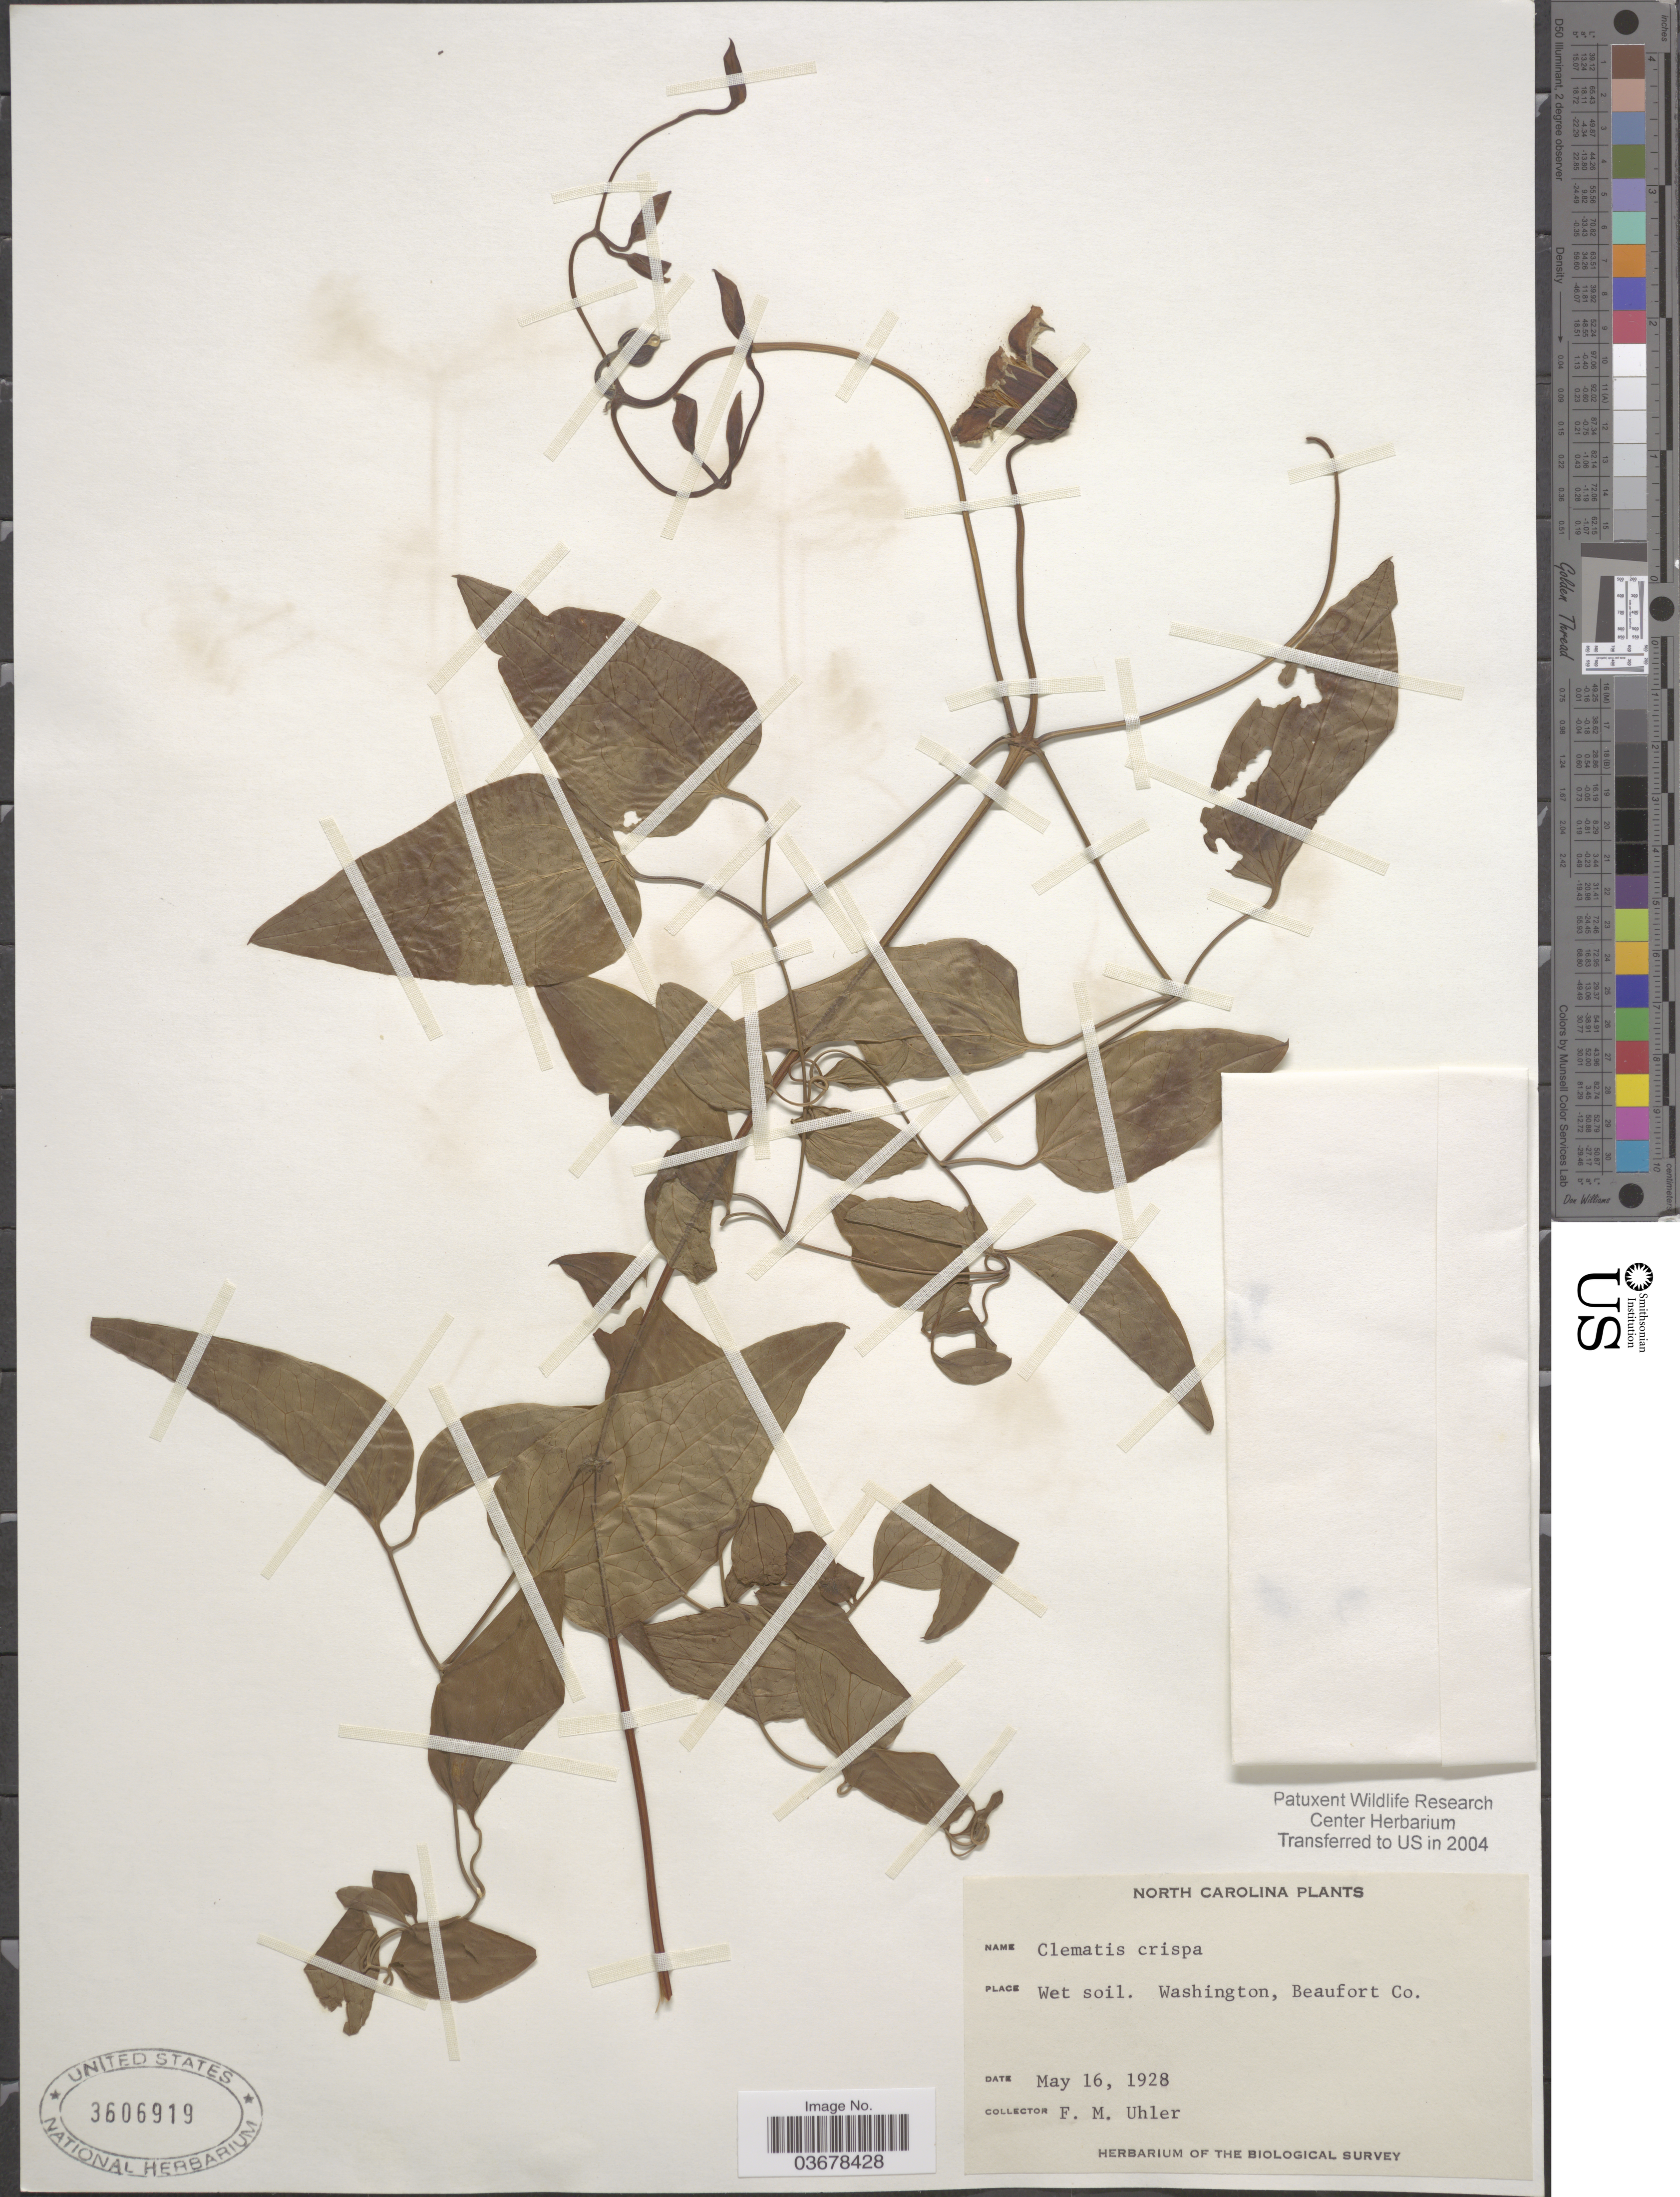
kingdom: Plantae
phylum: Tracheophyta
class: Magnoliopsida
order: Ranunculales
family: Ranunculaceae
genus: Clematis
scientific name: Clematis viorna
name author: L.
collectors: F. M. Uhler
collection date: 1928-05-16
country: United States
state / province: North Carolina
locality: Wet soil. Washington, Beaufort Co.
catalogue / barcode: US 3606919